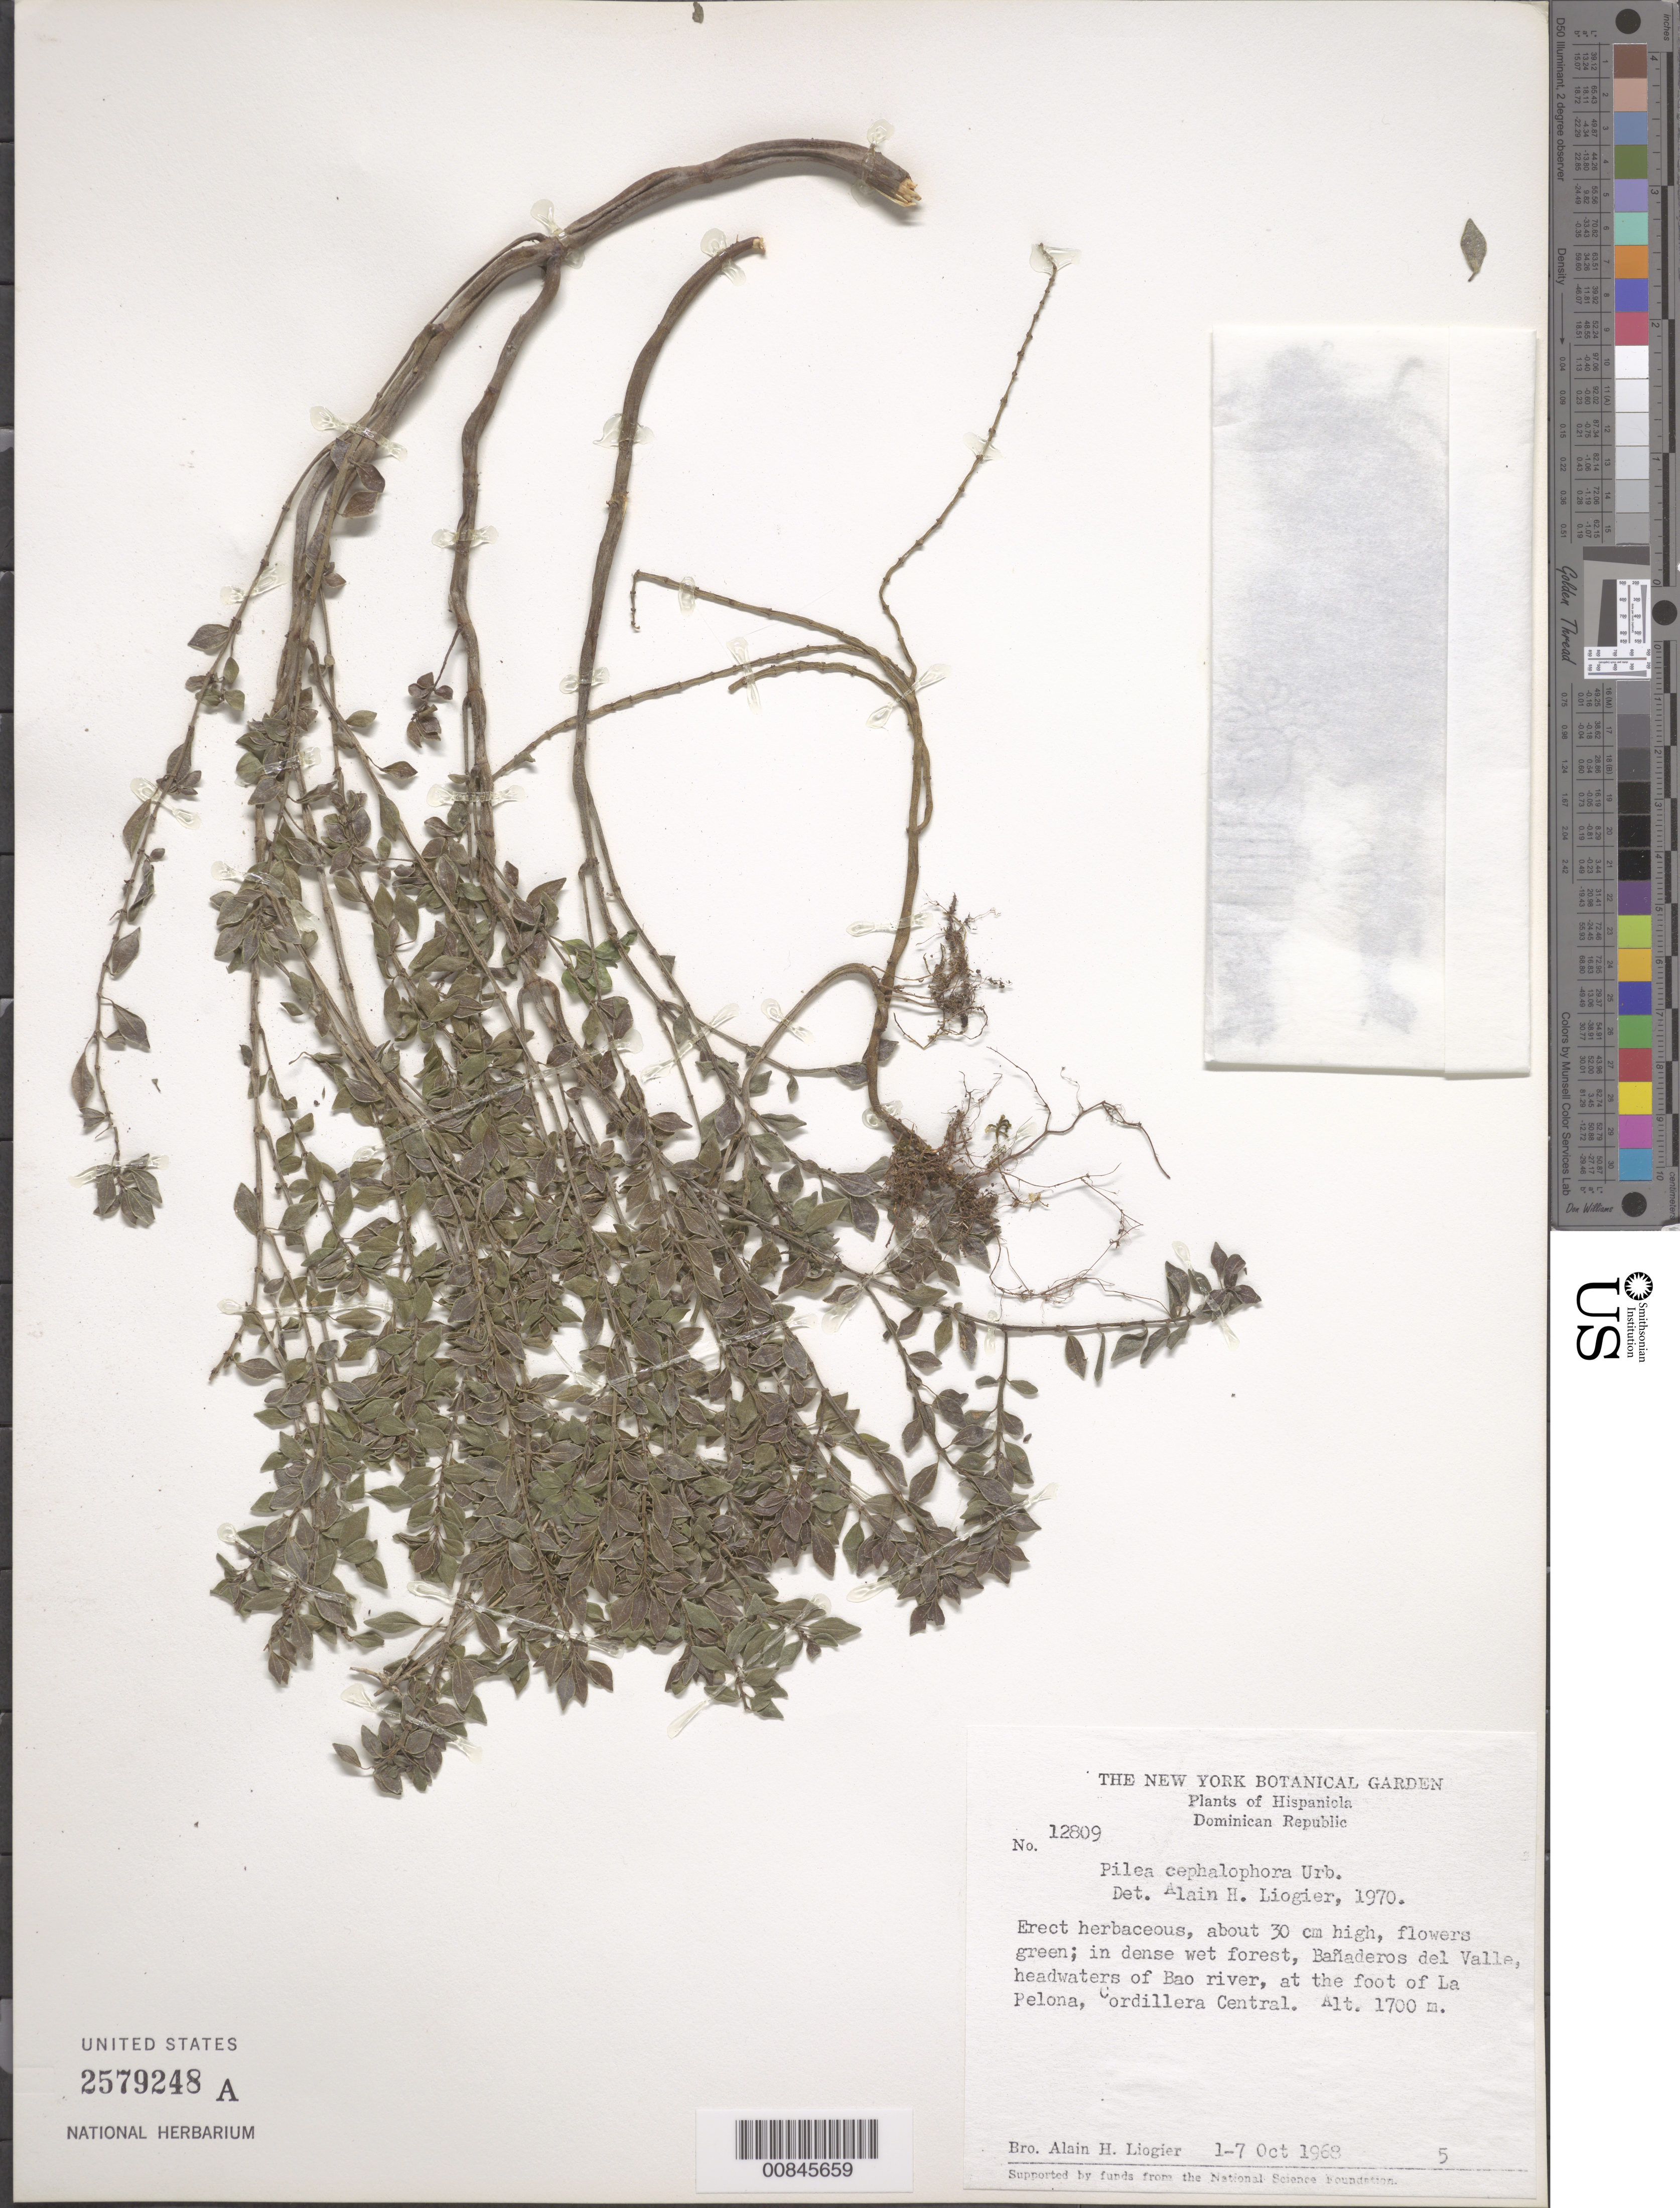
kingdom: Plantae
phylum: Tracheophyta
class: Magnoliopsida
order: Rosales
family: Urticaceae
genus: Pilea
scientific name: Pilea cephalophora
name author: Urb.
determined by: Liogier, Alain H.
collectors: A. H. Liogier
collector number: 12809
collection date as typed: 01 Oct 1968 to 07 Oct 1968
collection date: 1968-10-01/1968-10-07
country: Dominican Republic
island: Hispaniola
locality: Bañaderos del Valle, headwaters of Bao River, at the foot of La Pelona, Cordillera Central.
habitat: In dense wet forest.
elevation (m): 1700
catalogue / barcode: US 2579248A